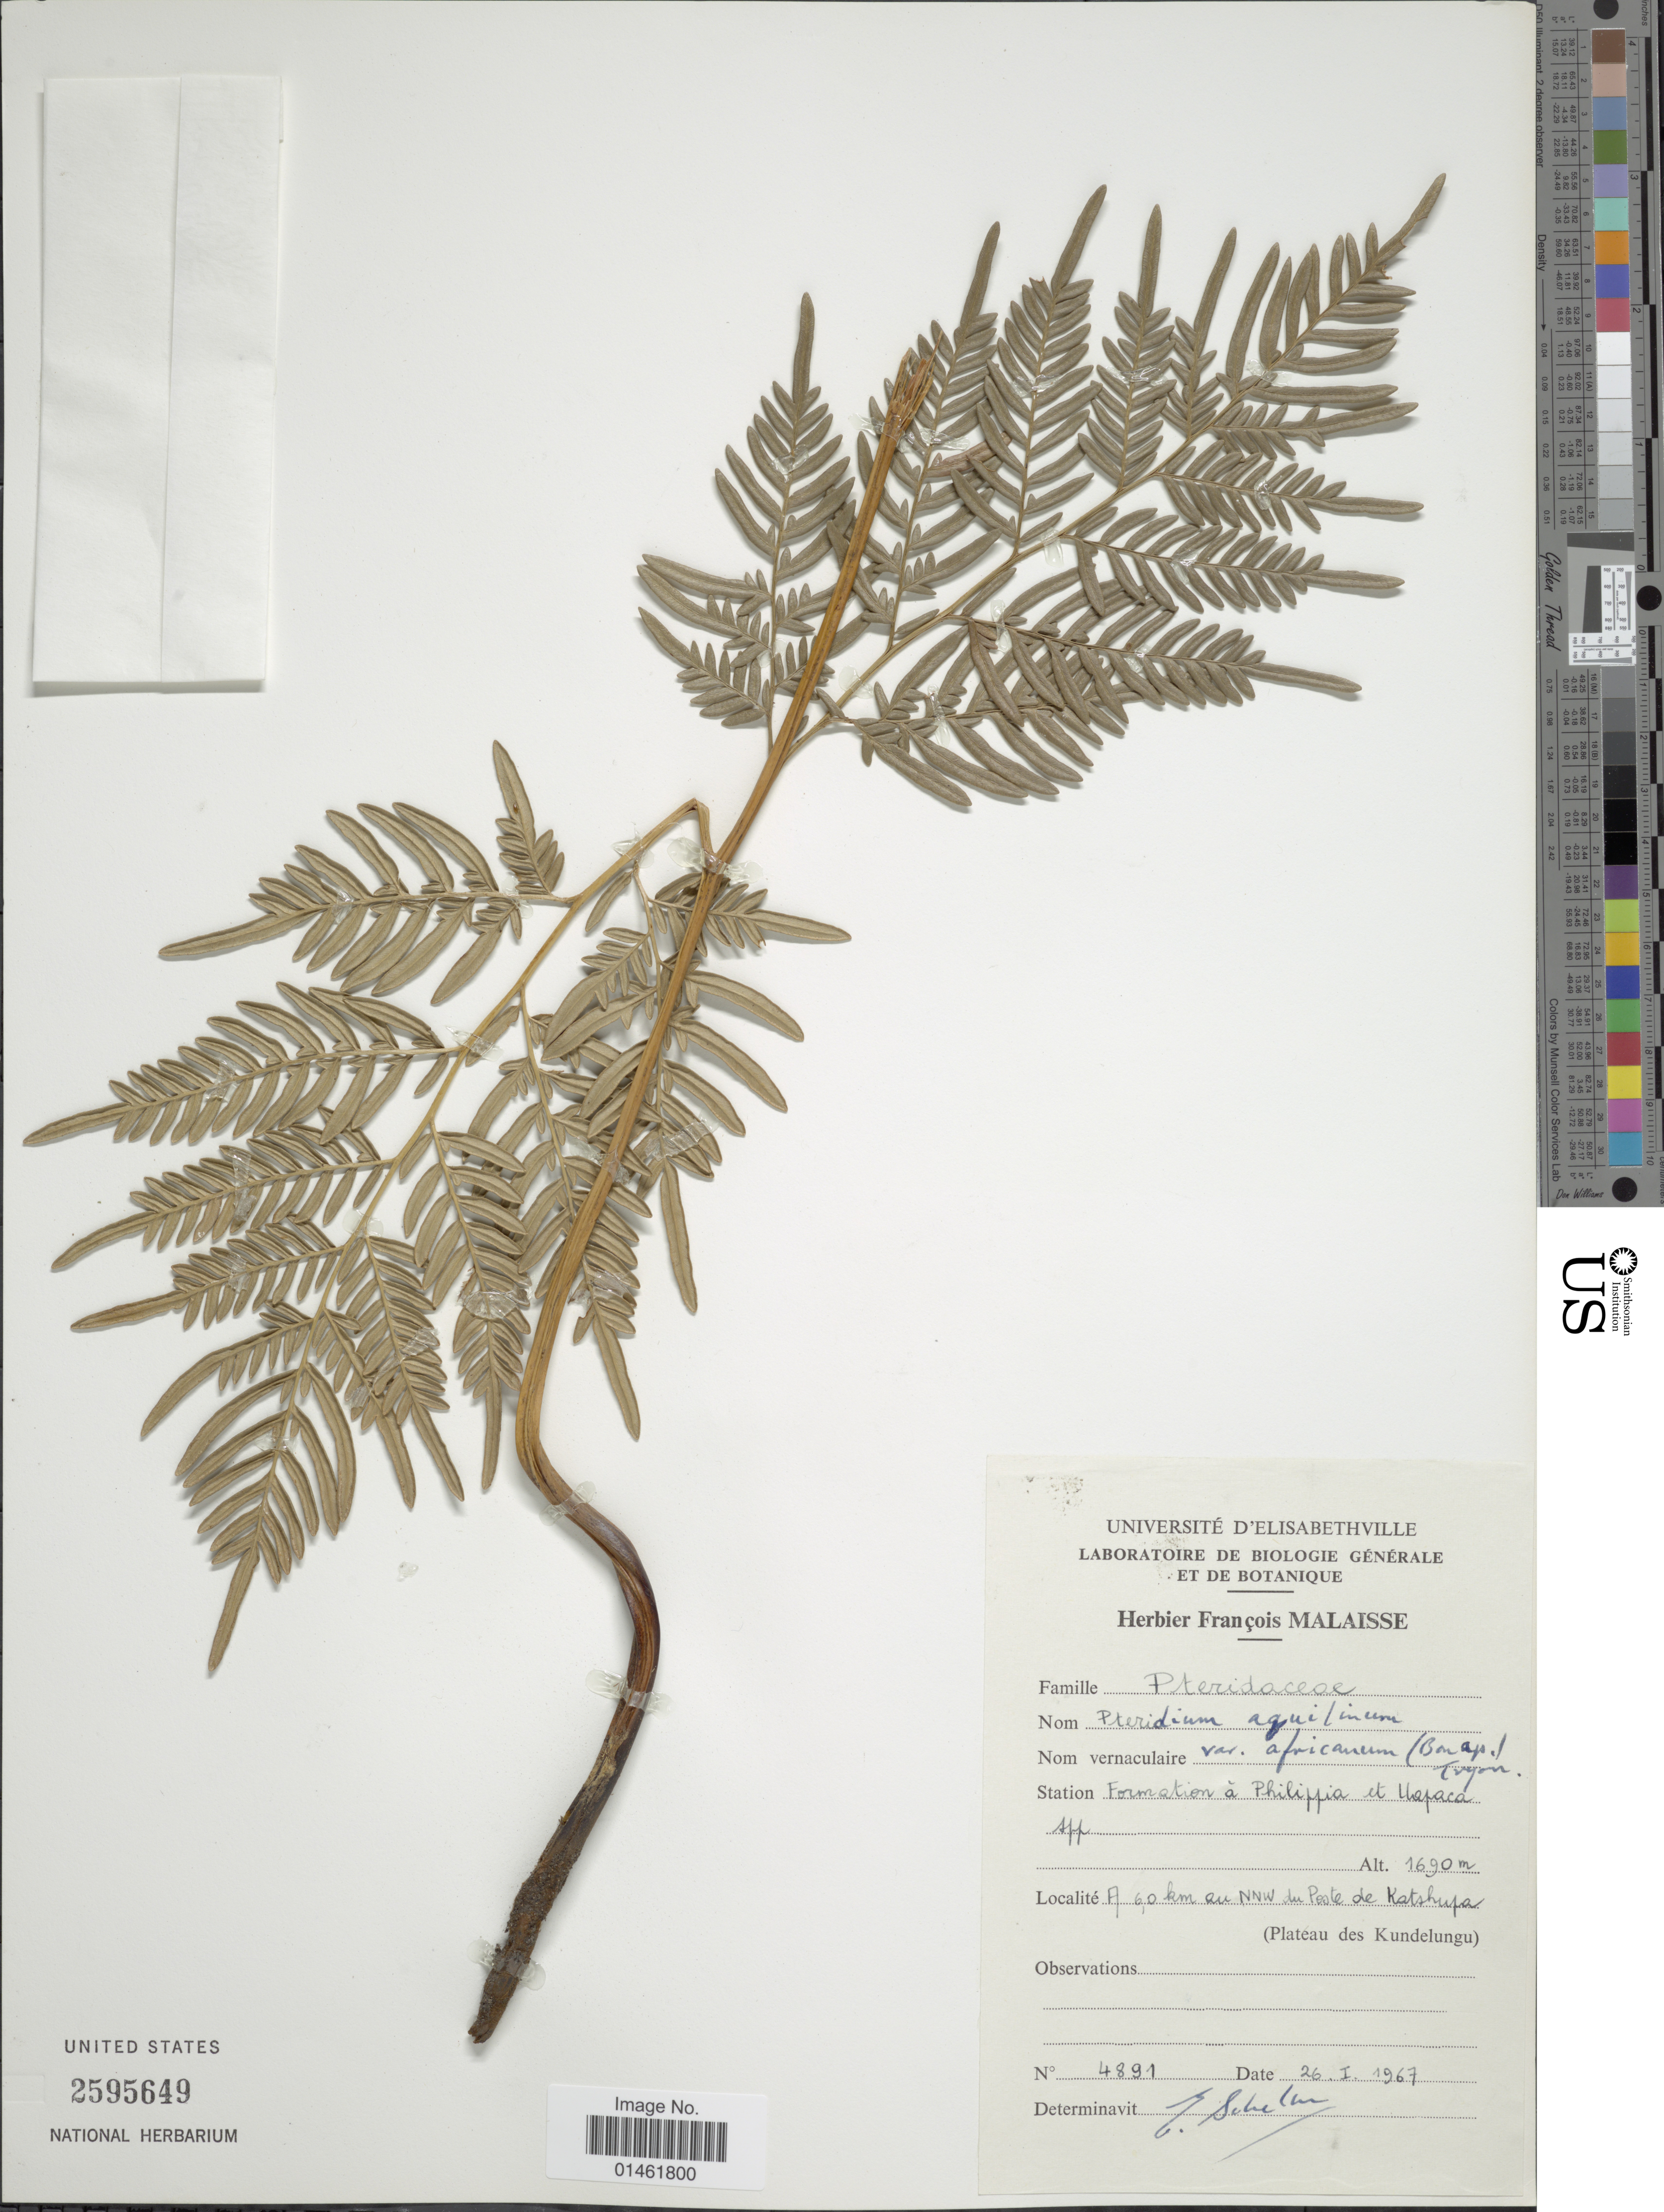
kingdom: Plantae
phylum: Tracheophyta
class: Polypodiopsida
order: Polypodiales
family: Dennstaedtiaceae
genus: Pteridium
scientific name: Pteridium aquilinum var. africanum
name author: (L.) Kuhn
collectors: ex herb. François Malaisse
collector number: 4891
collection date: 1967-01-26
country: Congo, Democratic Republic of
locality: Formation a Philippia et Uapaca, a a60km au NNW du Poste de Katshupa, (Plateau des Kundelungu)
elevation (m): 1690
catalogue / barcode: US 2595649